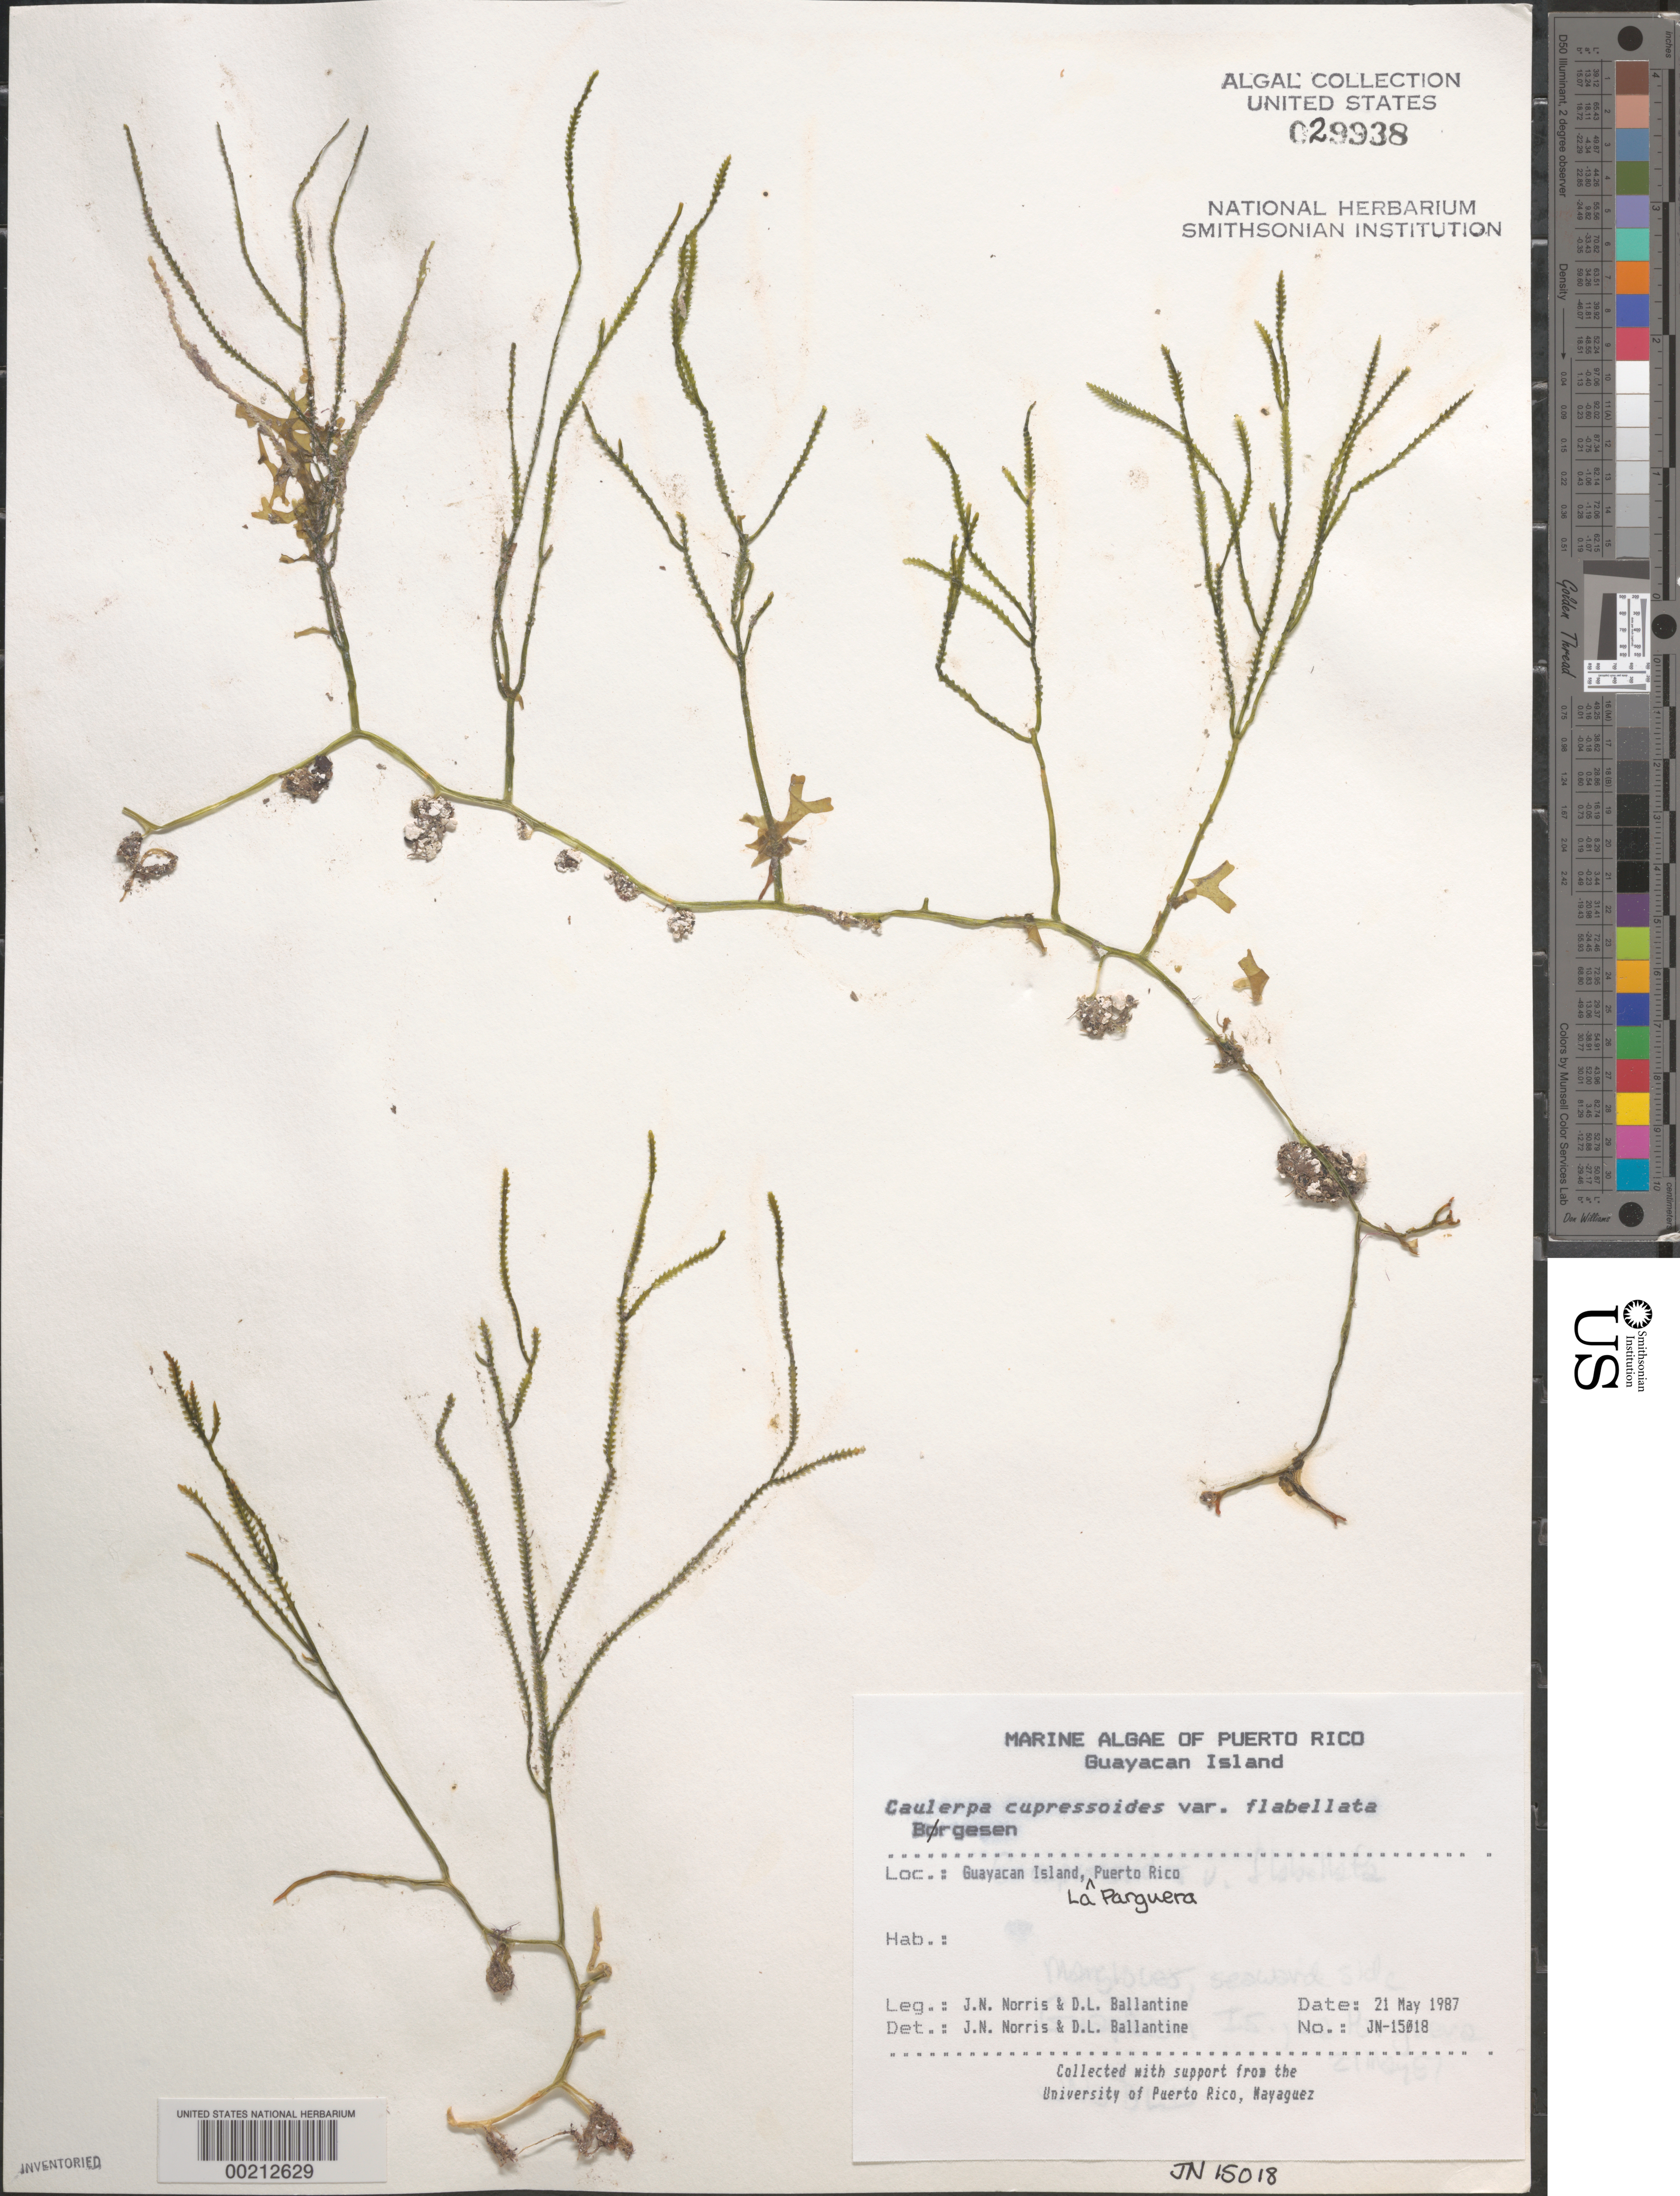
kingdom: Plantae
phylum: Chlorophyta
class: Ulvophyceae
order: Bryopsidales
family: Caulerpaceae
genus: Caulerpa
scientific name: Caulerpa cupressoides var. flabellata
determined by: Norris, J. N.; Ballantine, D. L.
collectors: J. N. Norris & D.L. Ballantine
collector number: JN-15018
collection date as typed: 21 May 1987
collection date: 1987-05-21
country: Puerto Rico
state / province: Lajas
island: Guayacan Island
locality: La Parguera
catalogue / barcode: US 29938